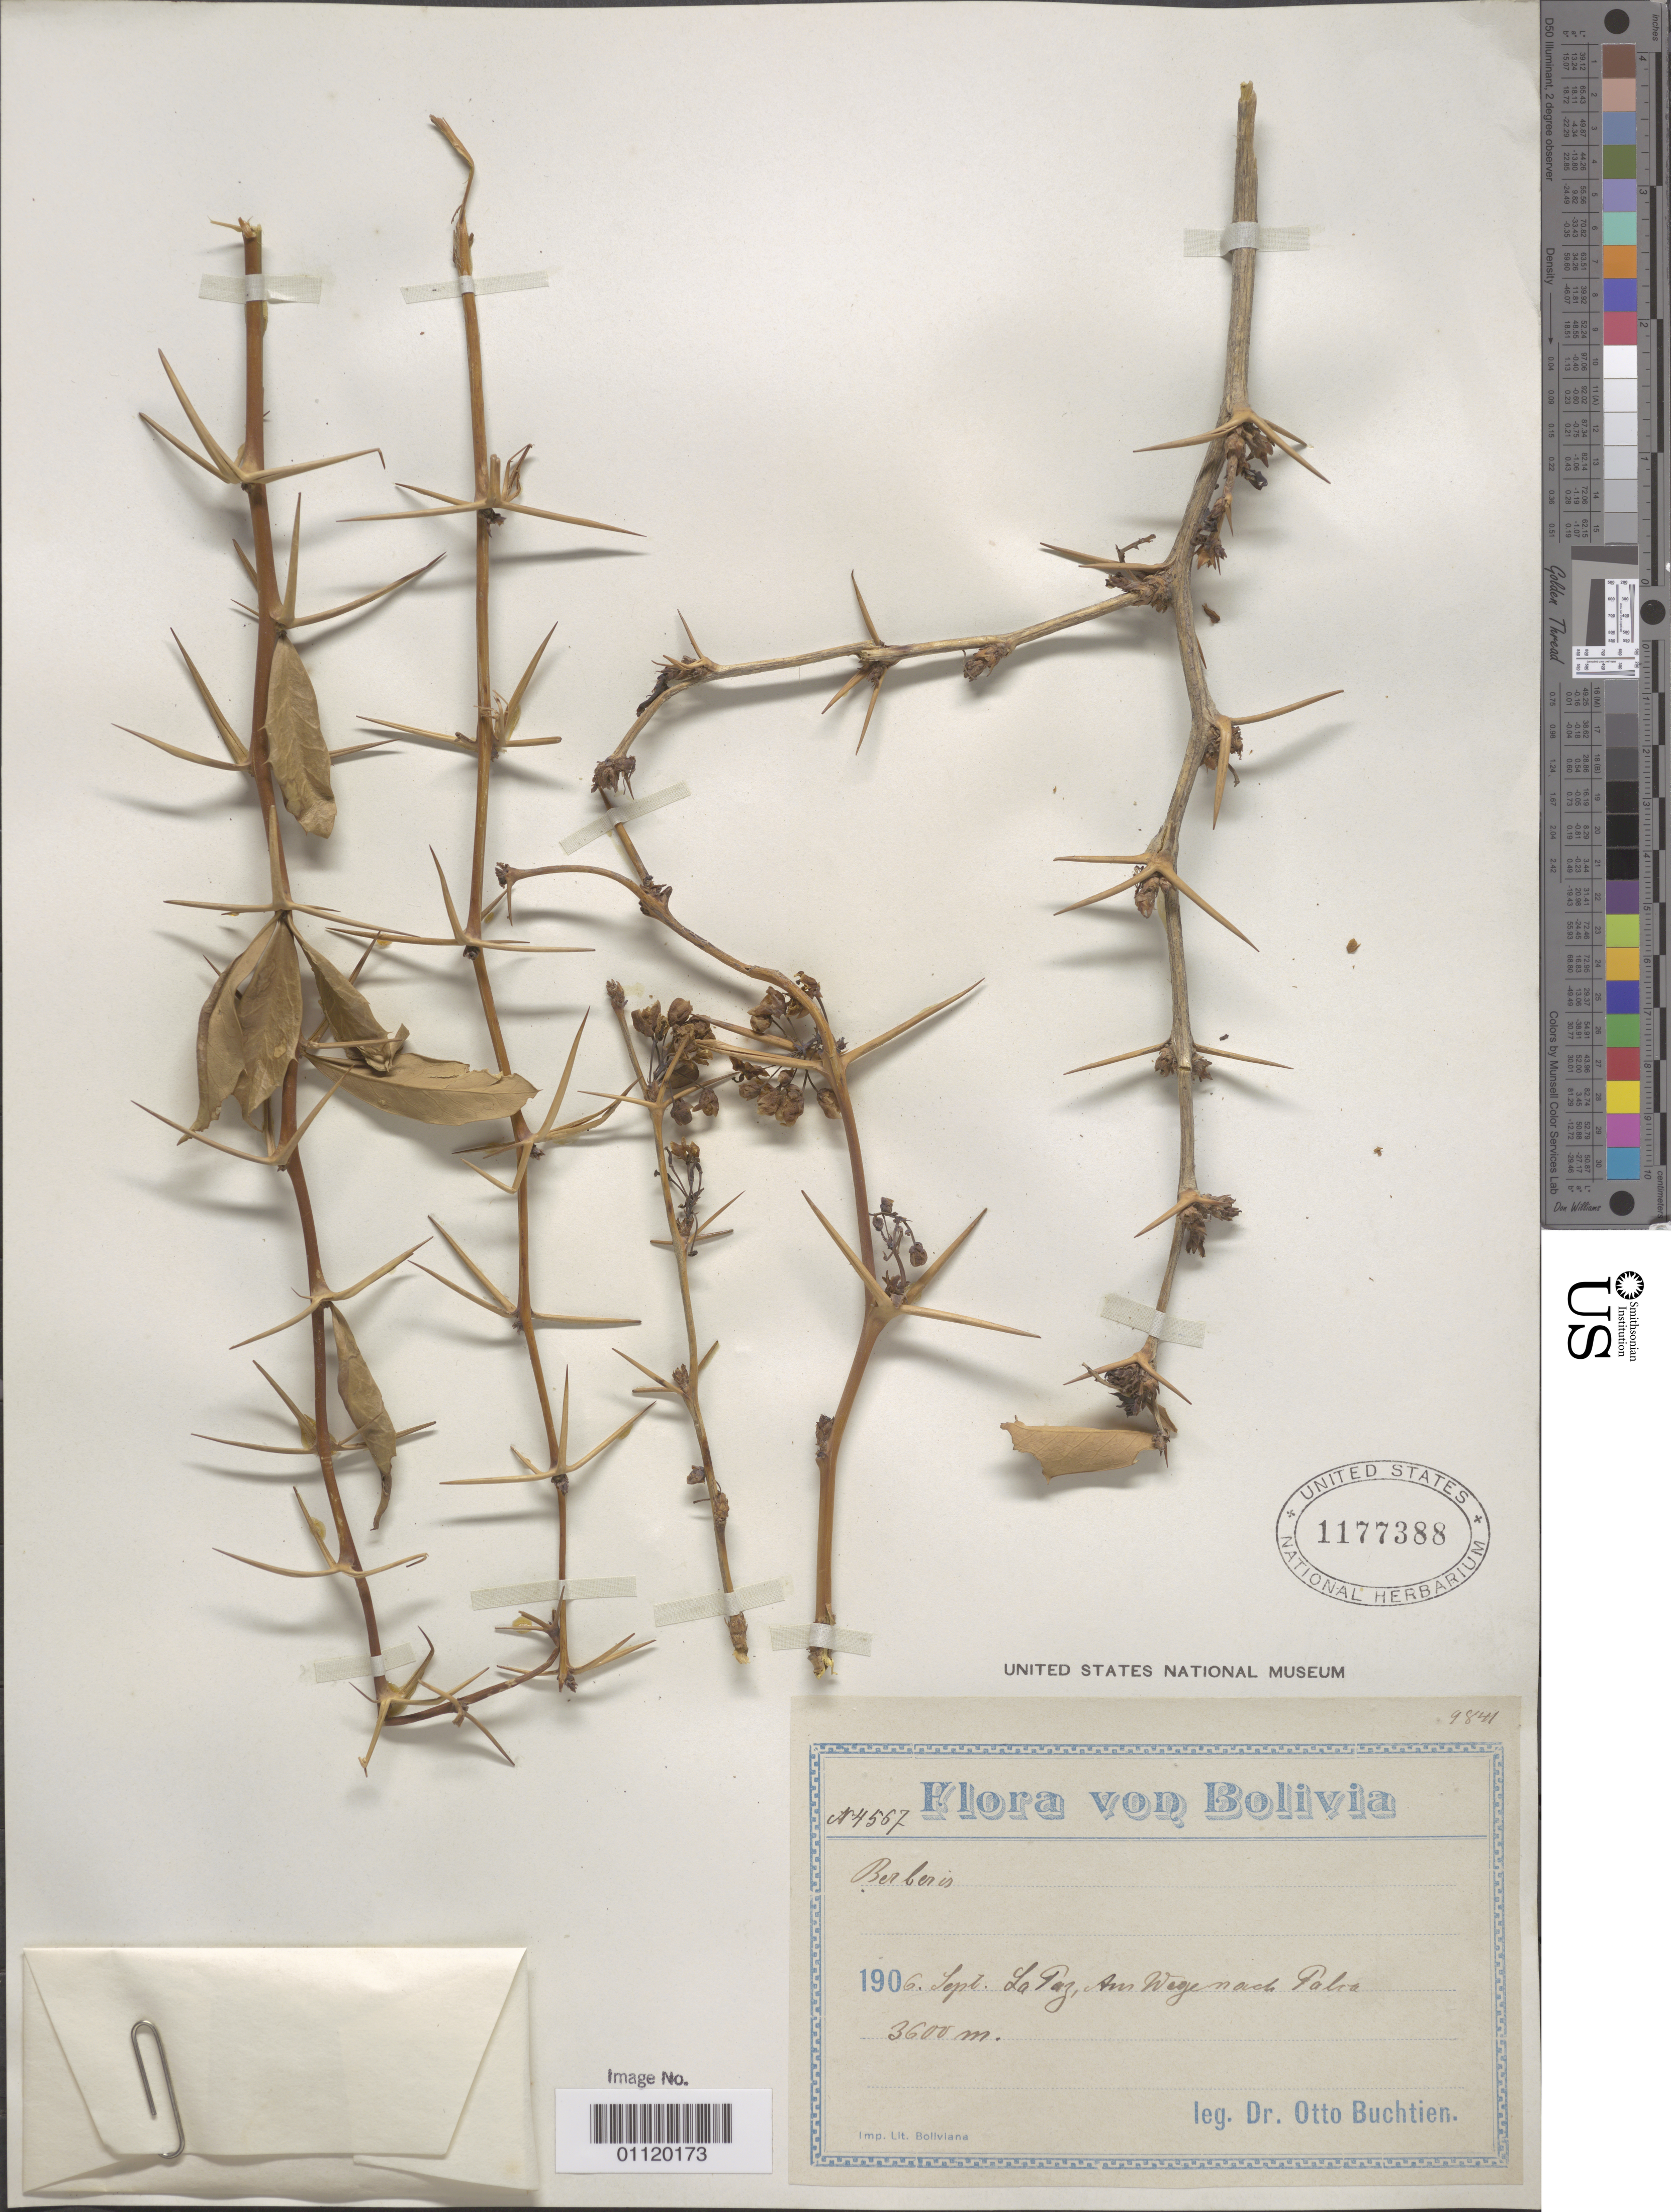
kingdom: Plantae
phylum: Tracheophyta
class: Magnoliopsida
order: Ranunculales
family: Berberidaceae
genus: Berberis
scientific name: Berberis sp.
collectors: O. Buchtien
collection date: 1906-09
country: Bolivia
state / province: La Paz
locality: La Paz, on way to Palsa.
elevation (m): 3600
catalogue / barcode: US 1177388